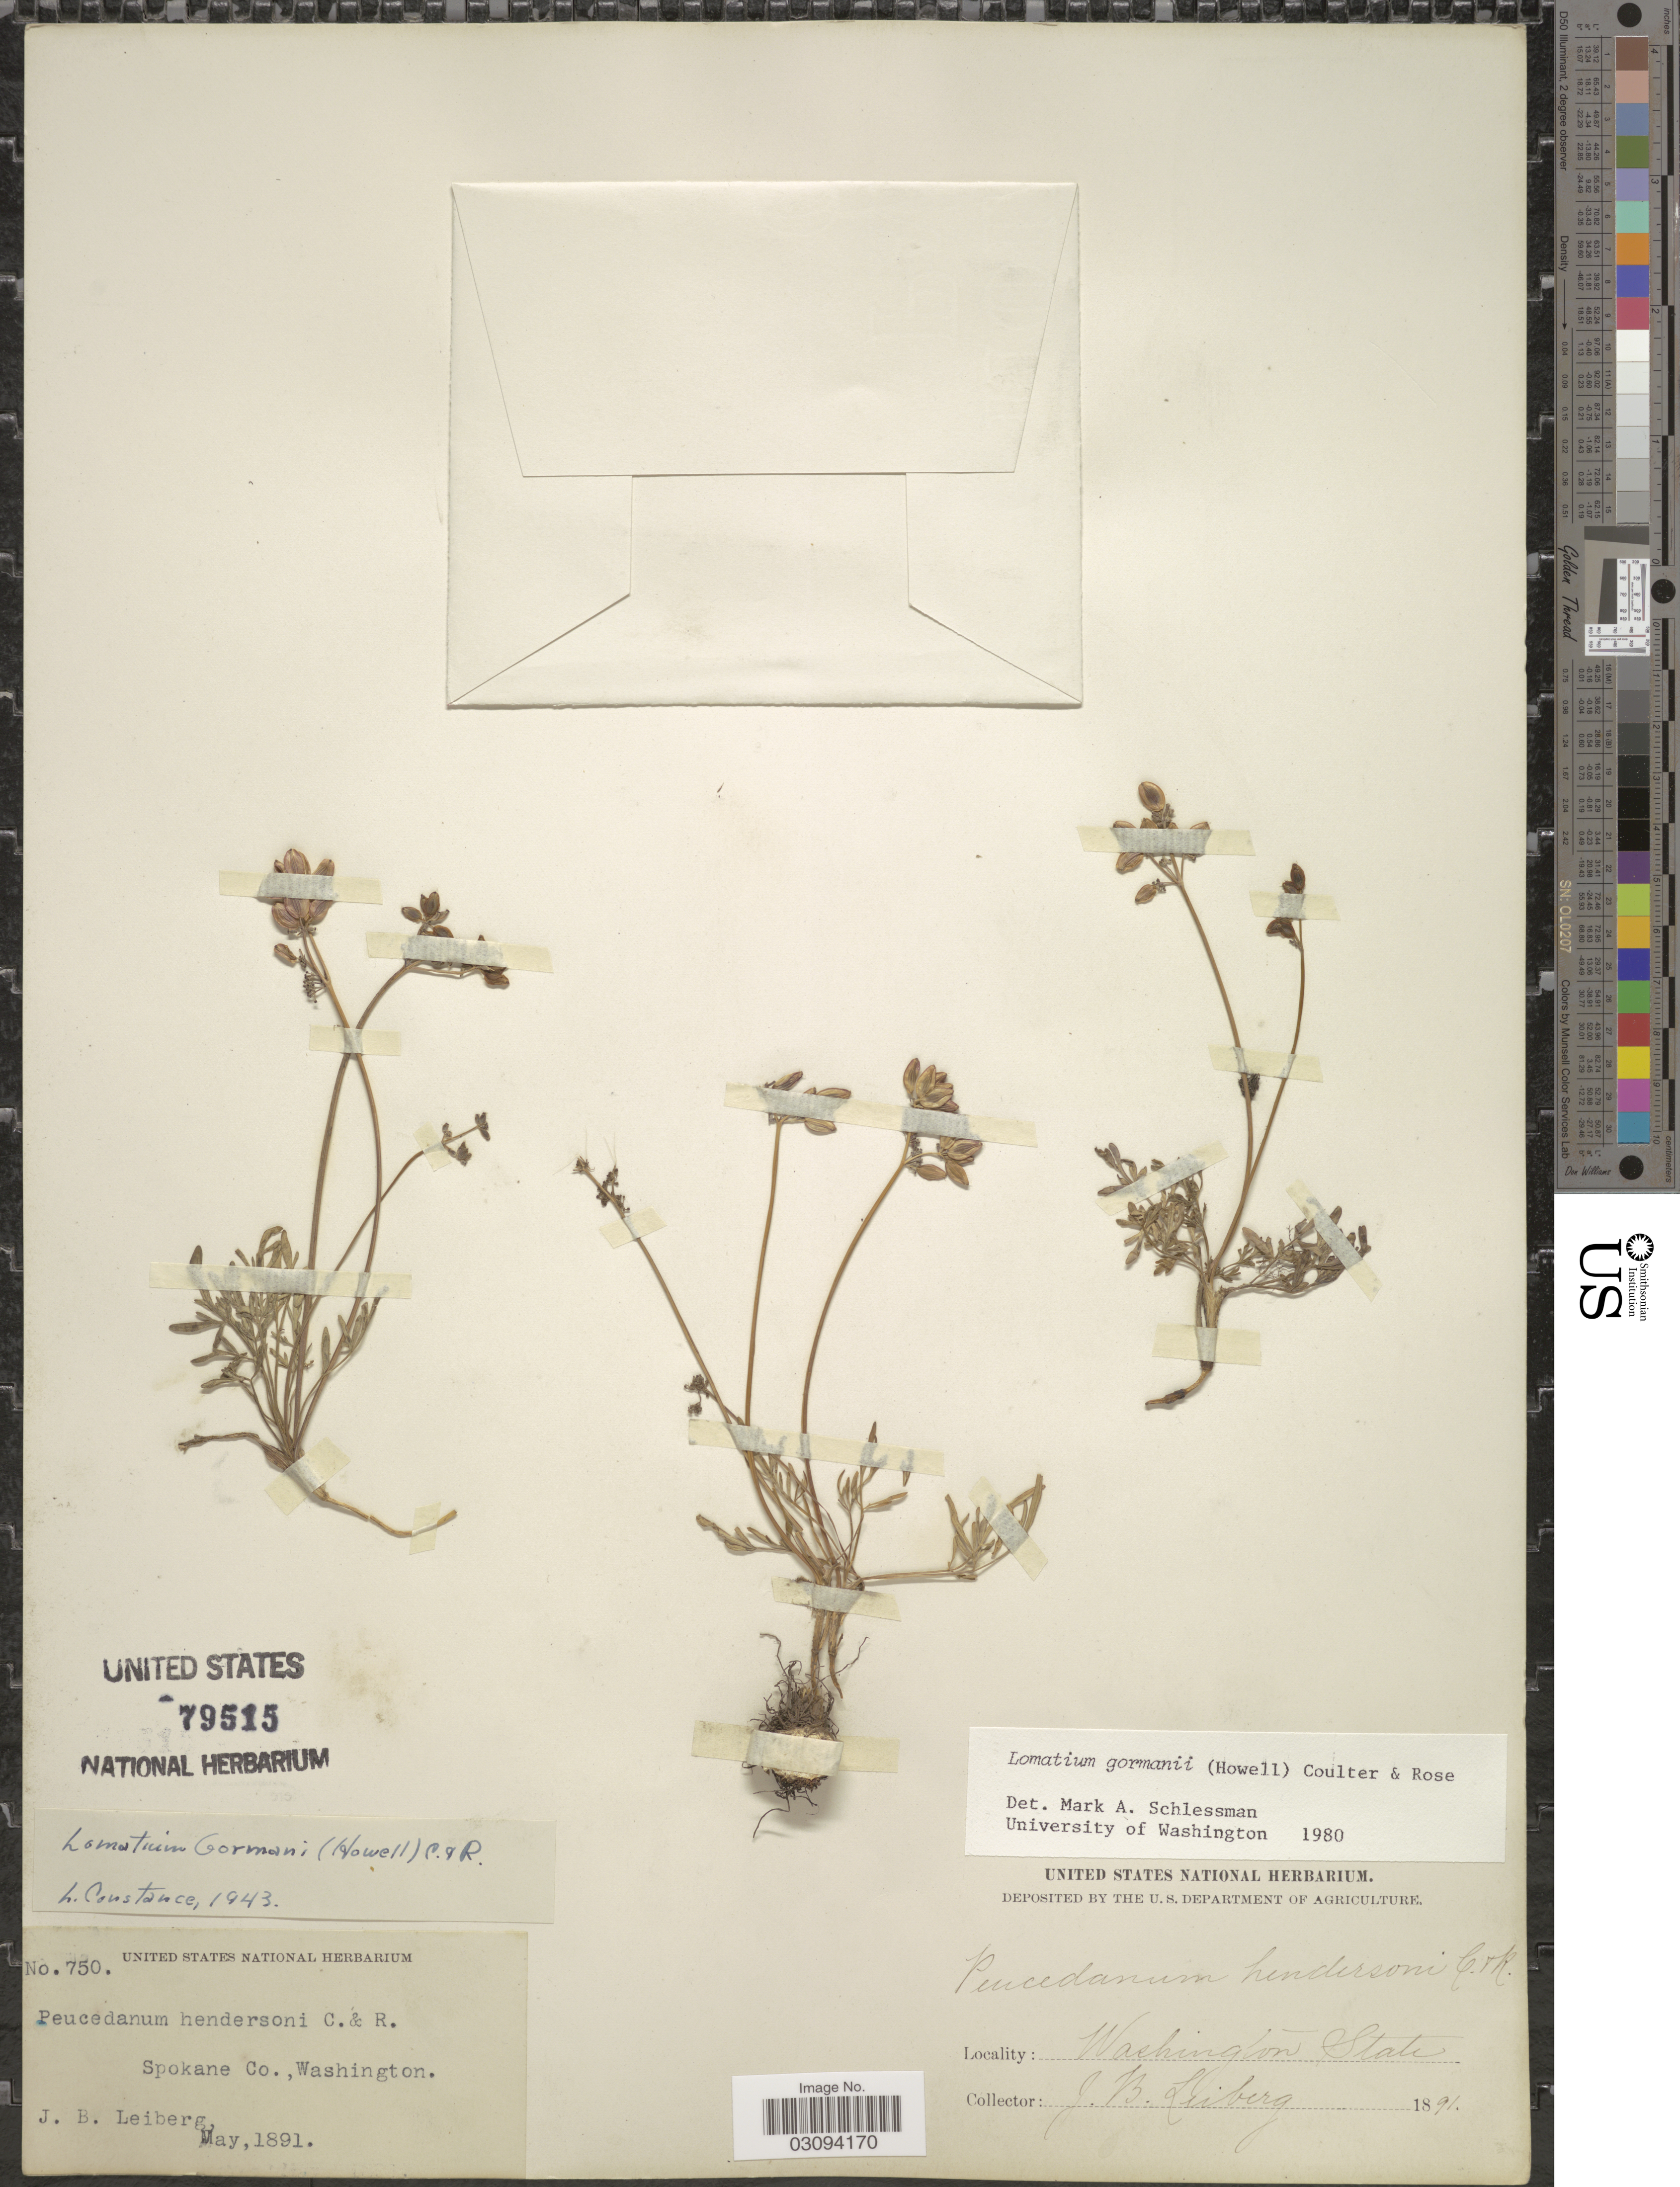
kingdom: Plantae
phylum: Tracheophyta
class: Magnoliopsida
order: Apiales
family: Apiaceae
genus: Lomatium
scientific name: Lomatium gormanii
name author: (Howell) J.M. Coult. & Rose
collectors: J. B. Leiberg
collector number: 750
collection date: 1891-05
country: United States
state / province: Washington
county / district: Spokane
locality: Spokane Co.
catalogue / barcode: US 79515